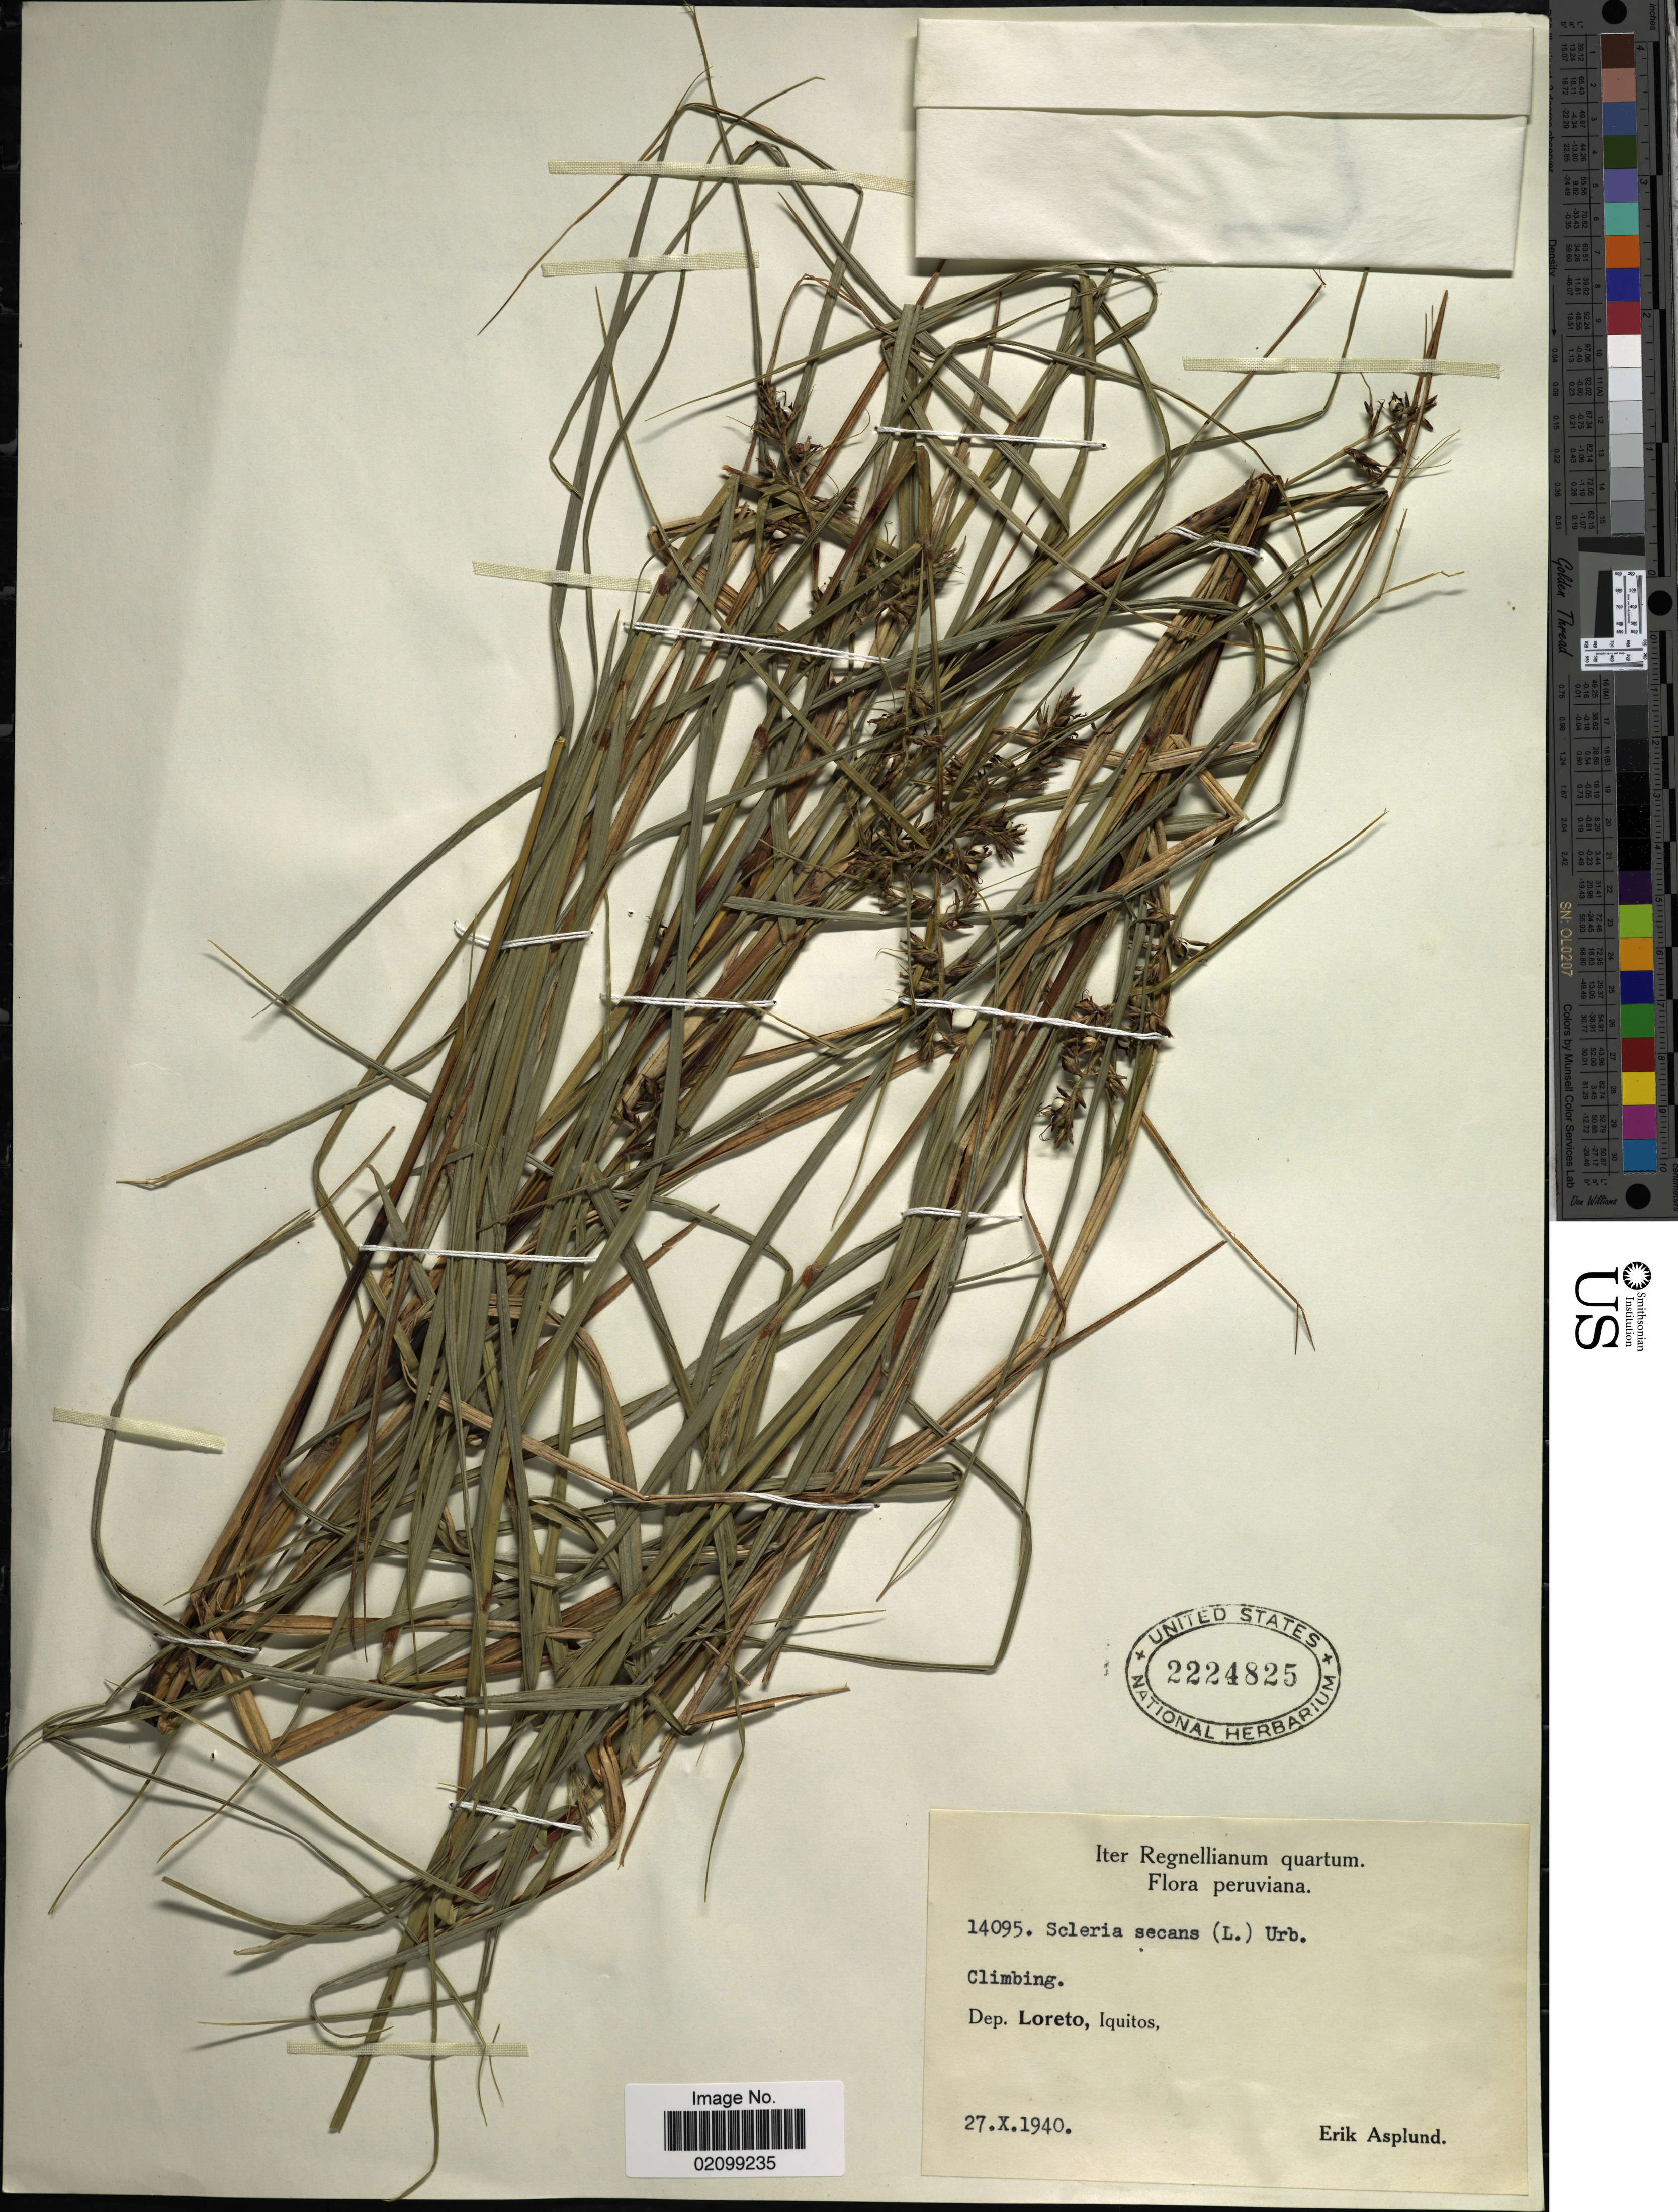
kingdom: Plantae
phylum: Tracheophyta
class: Liliopsida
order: Poales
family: Cyperaceae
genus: Scleria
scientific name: Scleria secans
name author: (L.) Urb.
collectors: E. Asplund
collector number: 14095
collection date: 1940-10-27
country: Peru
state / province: Loreto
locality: Dep. Loreto, Iquitos.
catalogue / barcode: US 2224825